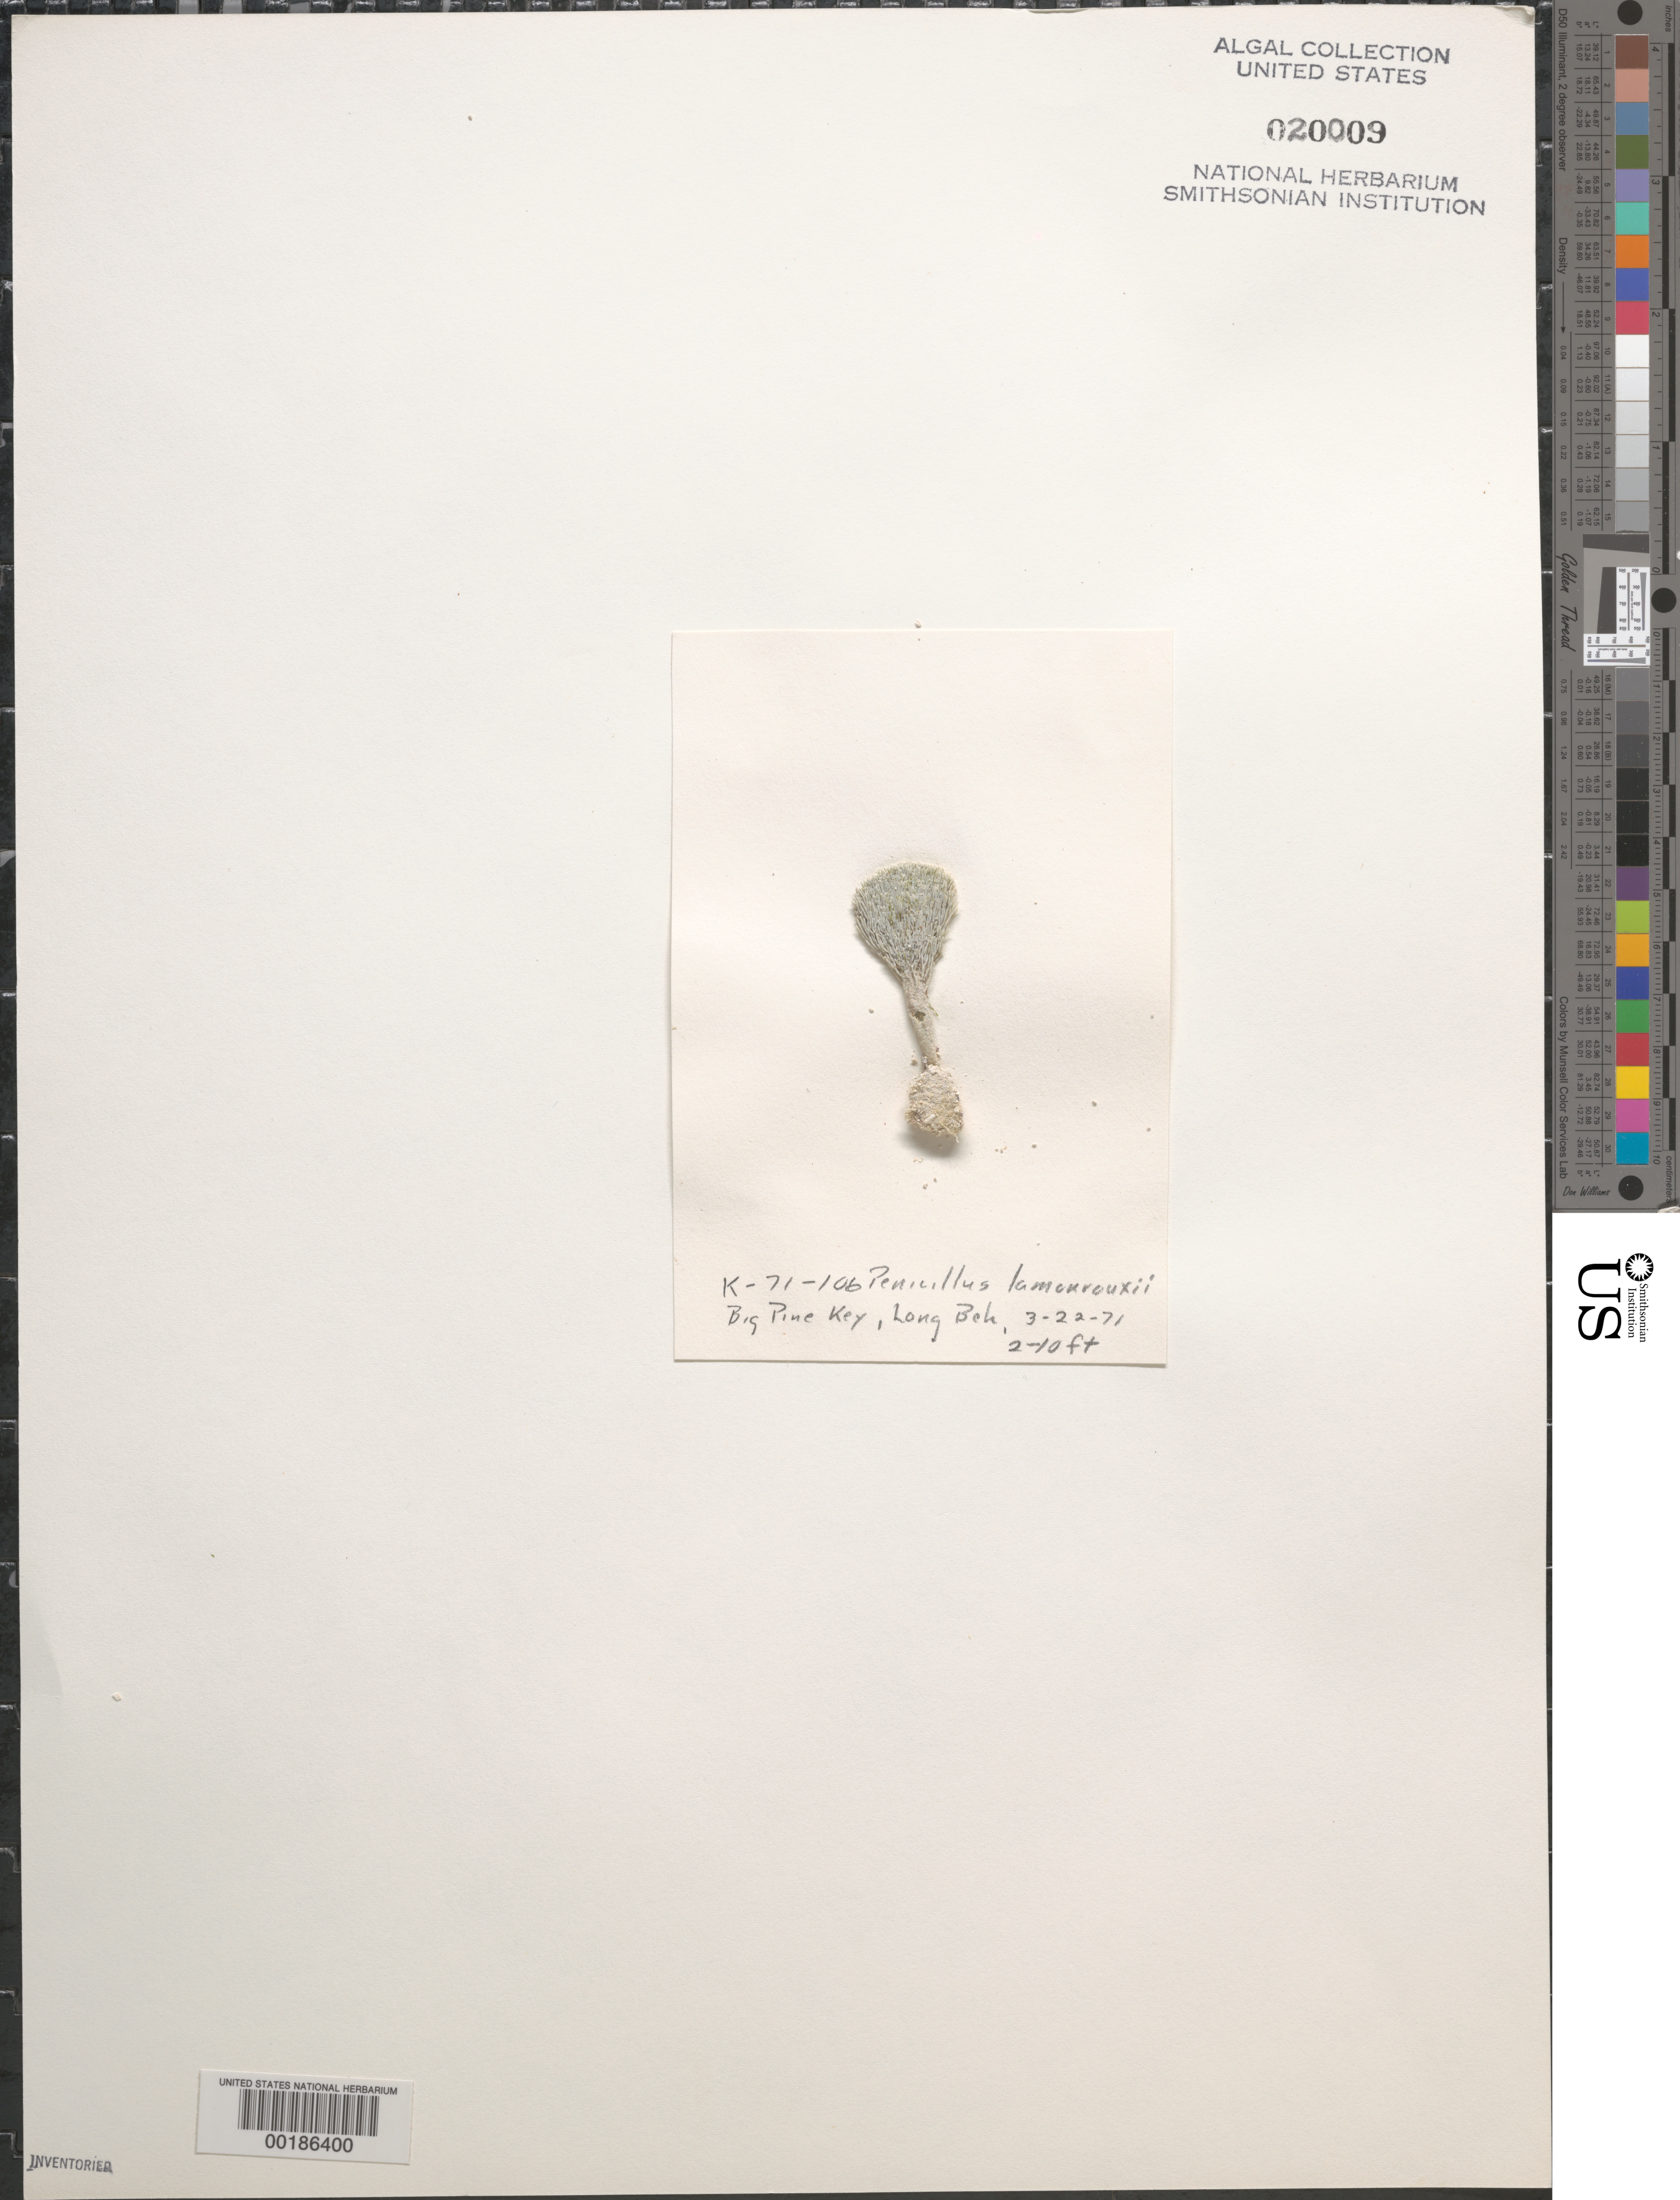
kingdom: Plantae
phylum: Chlorophyta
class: Ulvophyceae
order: Bryopsidales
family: Udoteaceae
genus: Penicillus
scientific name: Penicillus lamourouxii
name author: Decne.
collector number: K-71-106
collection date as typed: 22 Mar 1971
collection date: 1971-03-22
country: United States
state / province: Florida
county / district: Monroe County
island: Big Pine Key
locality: Long Beach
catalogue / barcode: US 20009